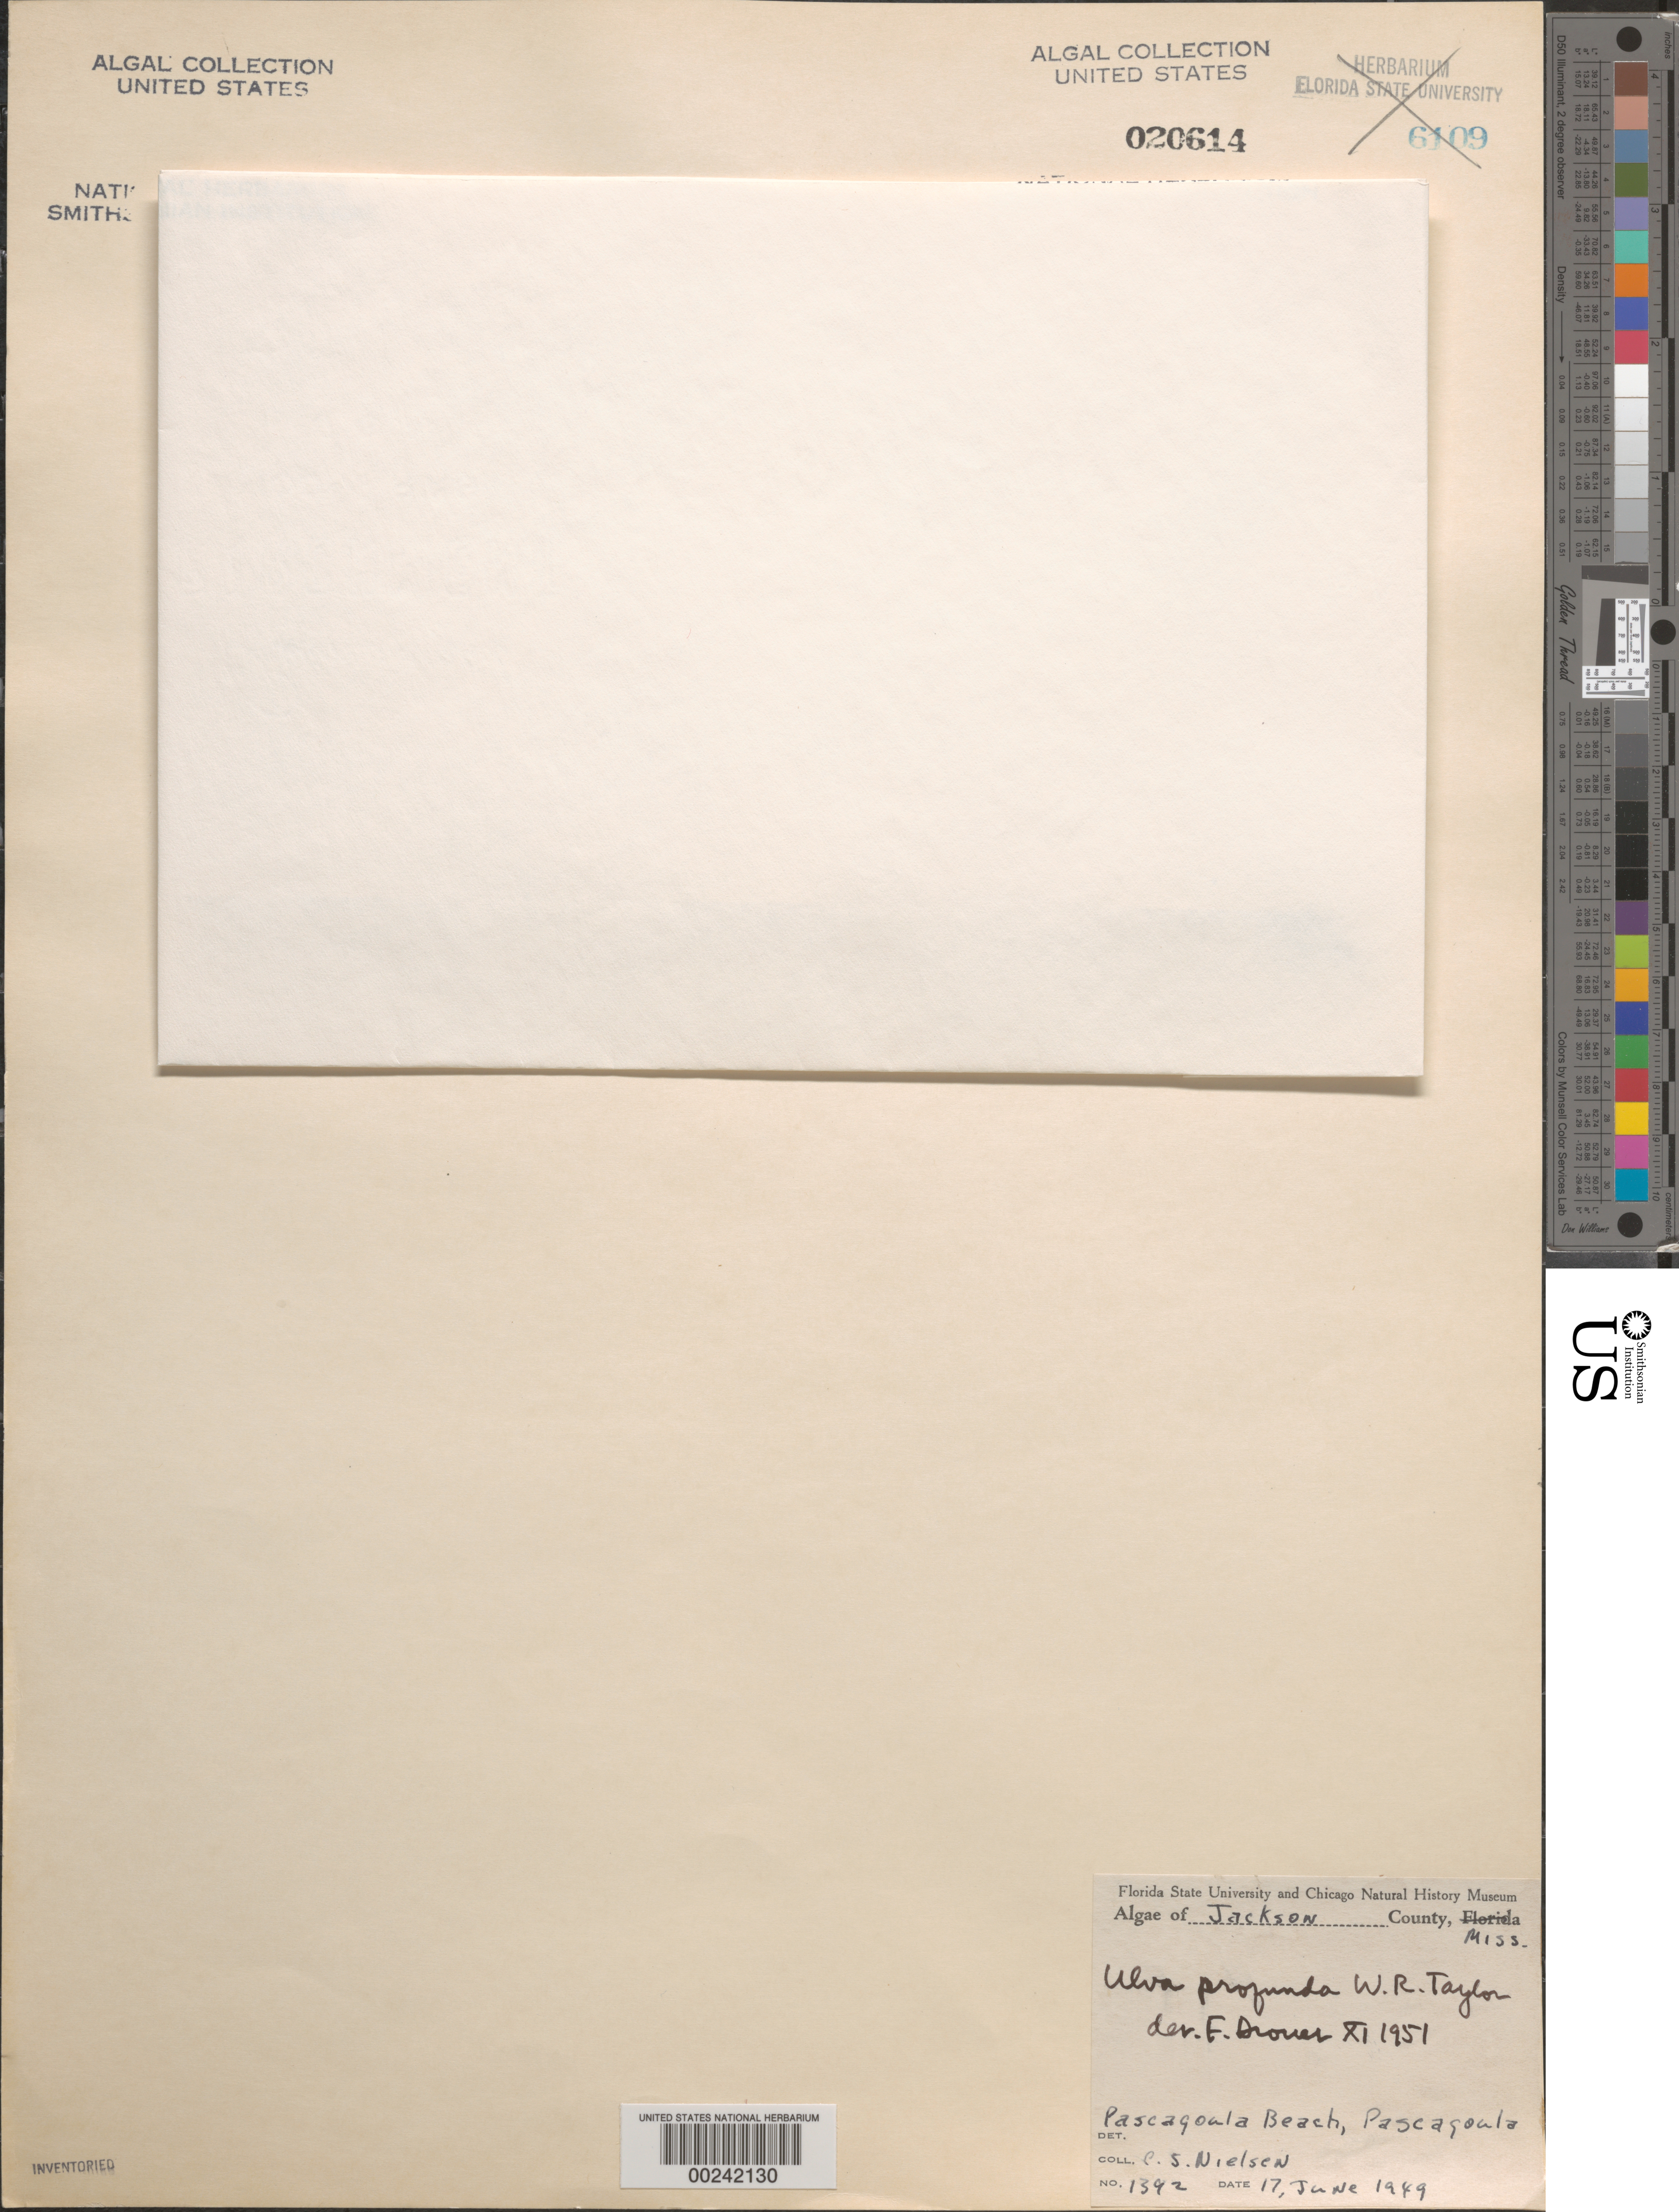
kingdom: Plantae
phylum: Chlorophyta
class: Ulvophyceae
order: Ulvales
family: Ulvaceae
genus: Ulva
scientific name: Ulva profunda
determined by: Drouet, F. E.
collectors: C. S. Nielsen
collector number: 1392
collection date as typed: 17 Jun 1949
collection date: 1949-06-17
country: United States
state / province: Mississippi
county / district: Jackson County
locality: Pascagoula Beach, Pascagoula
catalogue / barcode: US 20614